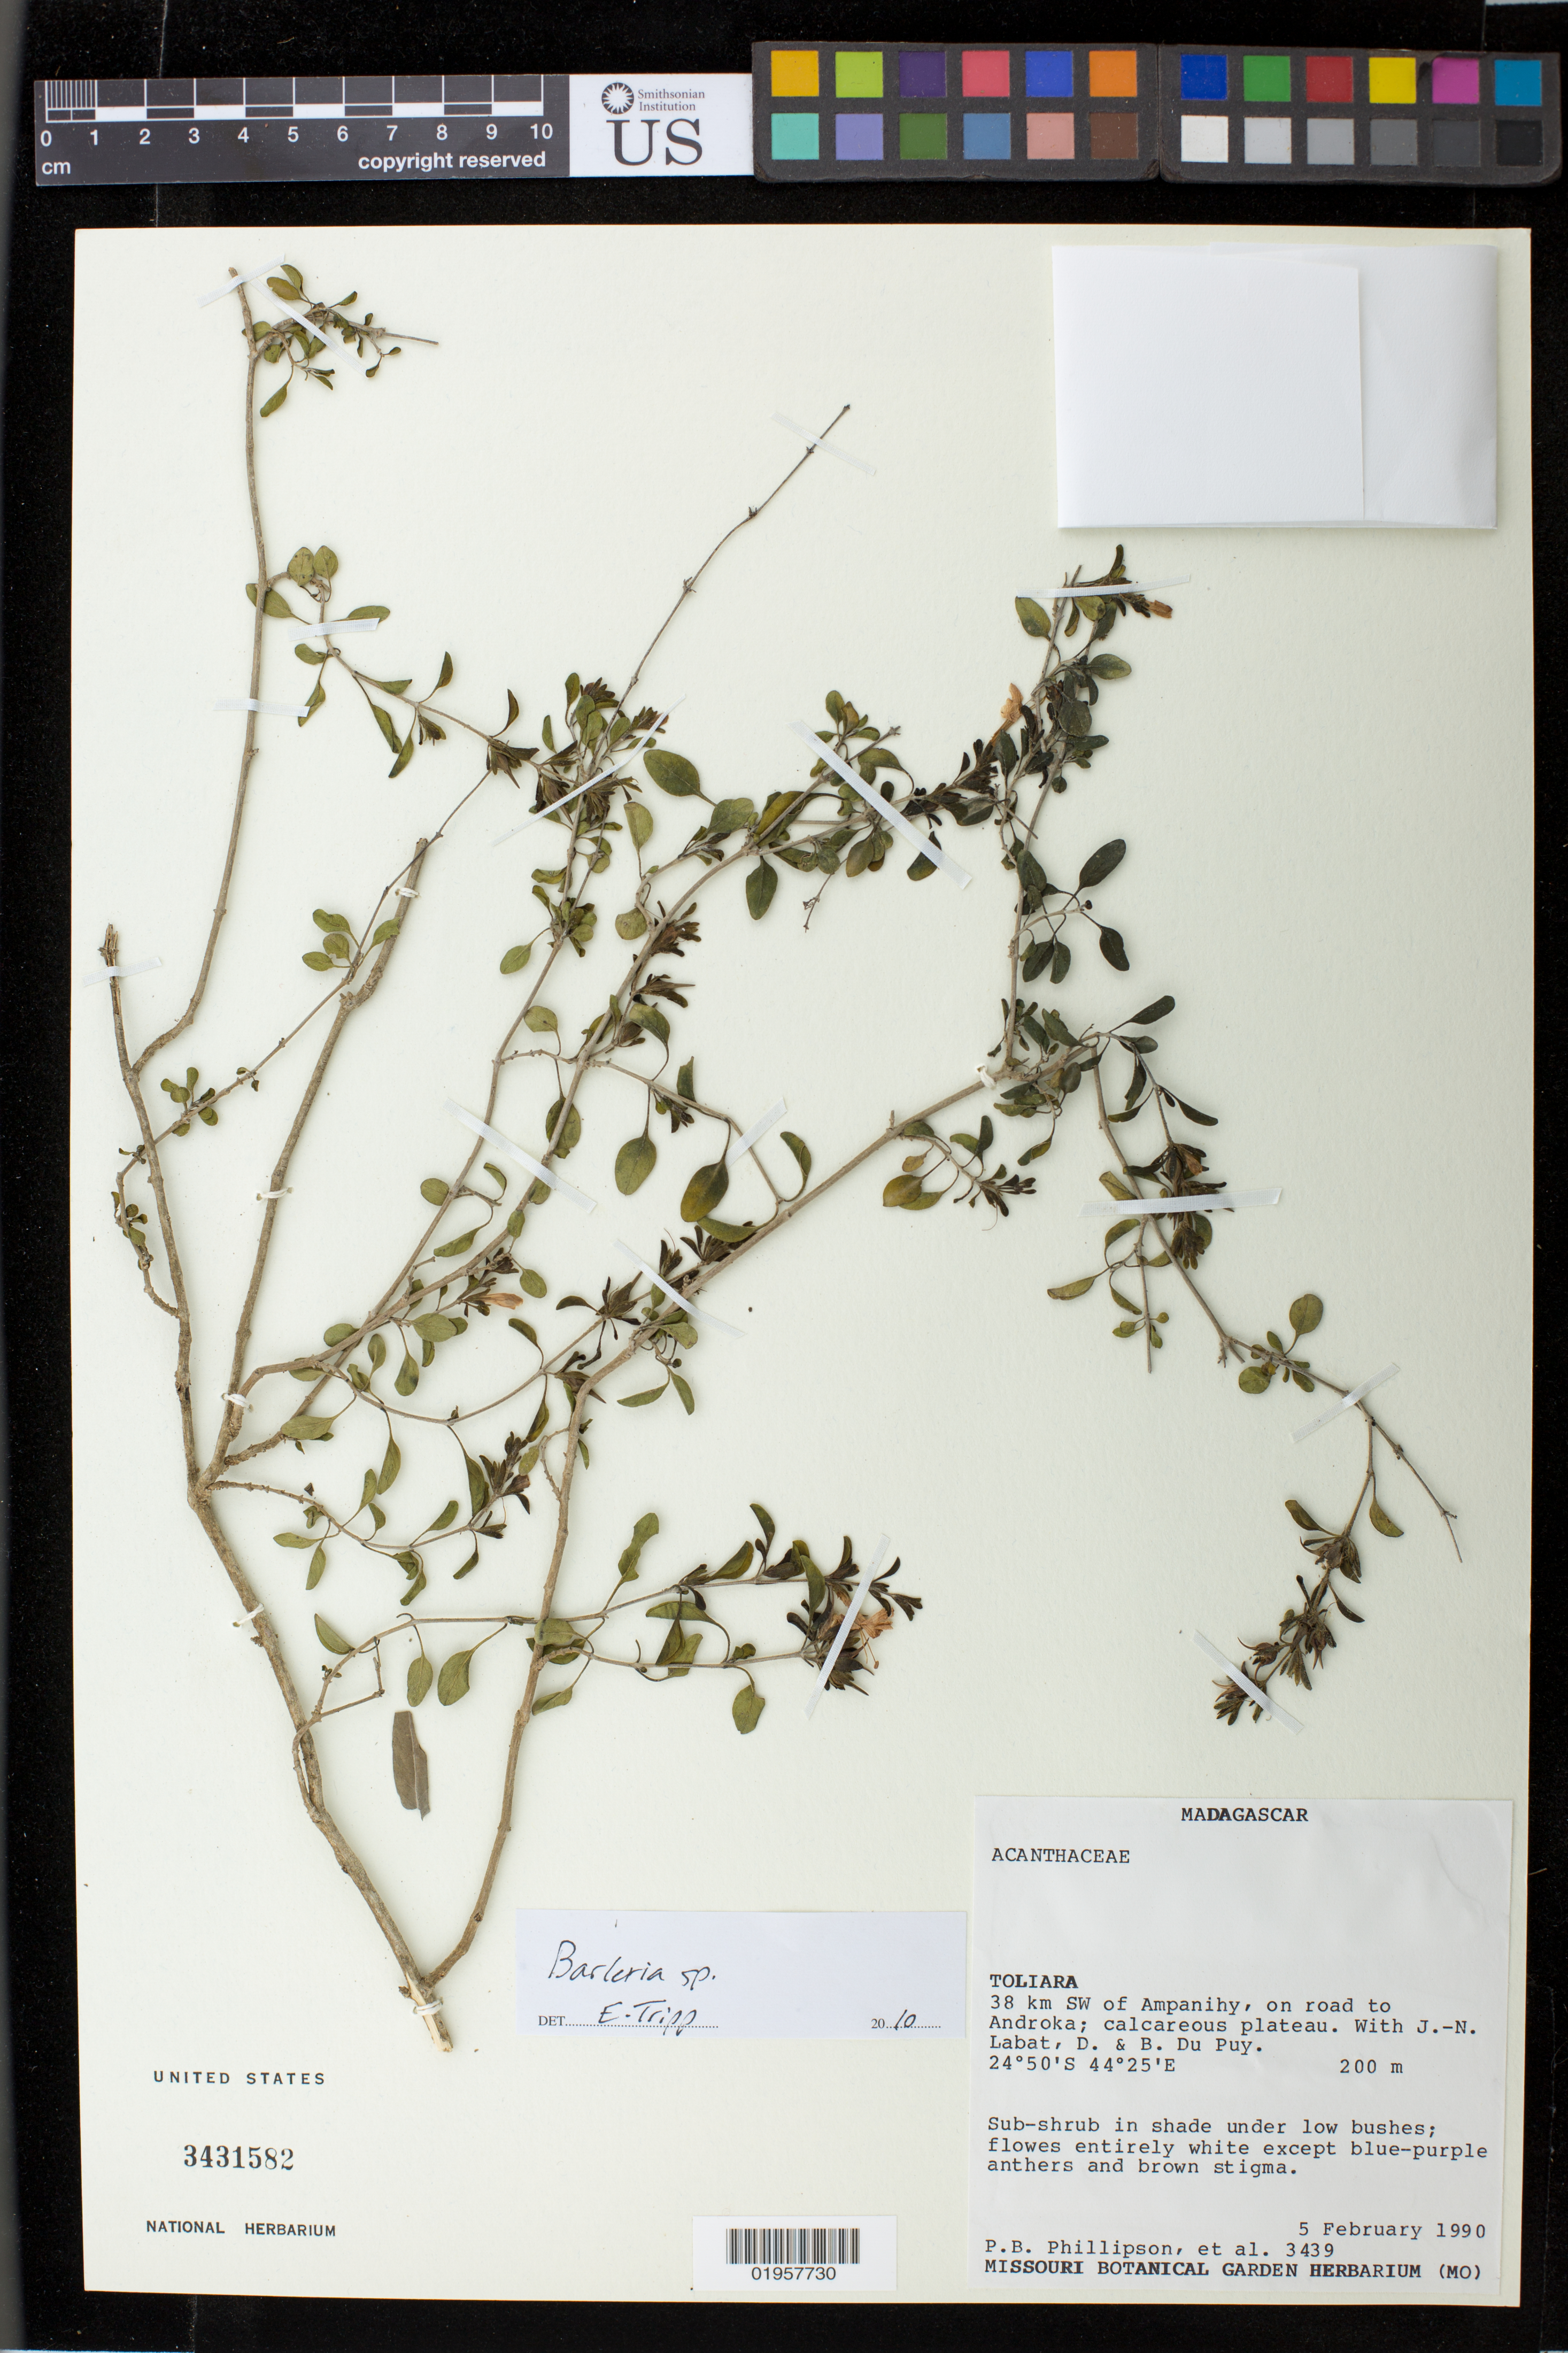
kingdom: Plantae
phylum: Tracheophyta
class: Magnoliopsida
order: Lamiales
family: Acanthaceae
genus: Barleria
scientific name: Barleria sp.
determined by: Tripp, Erin A.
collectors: P. B. Phillipson, J.-N. Labat, D. Du Puy & B. Du Puy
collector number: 3439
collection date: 1990-02-05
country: Madagascar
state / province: Atsimo-Andrefana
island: Madagascar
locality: Ampanihy, 38 km SW, on road to Androka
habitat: In shade under low bushes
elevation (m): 200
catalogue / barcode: US 3431582